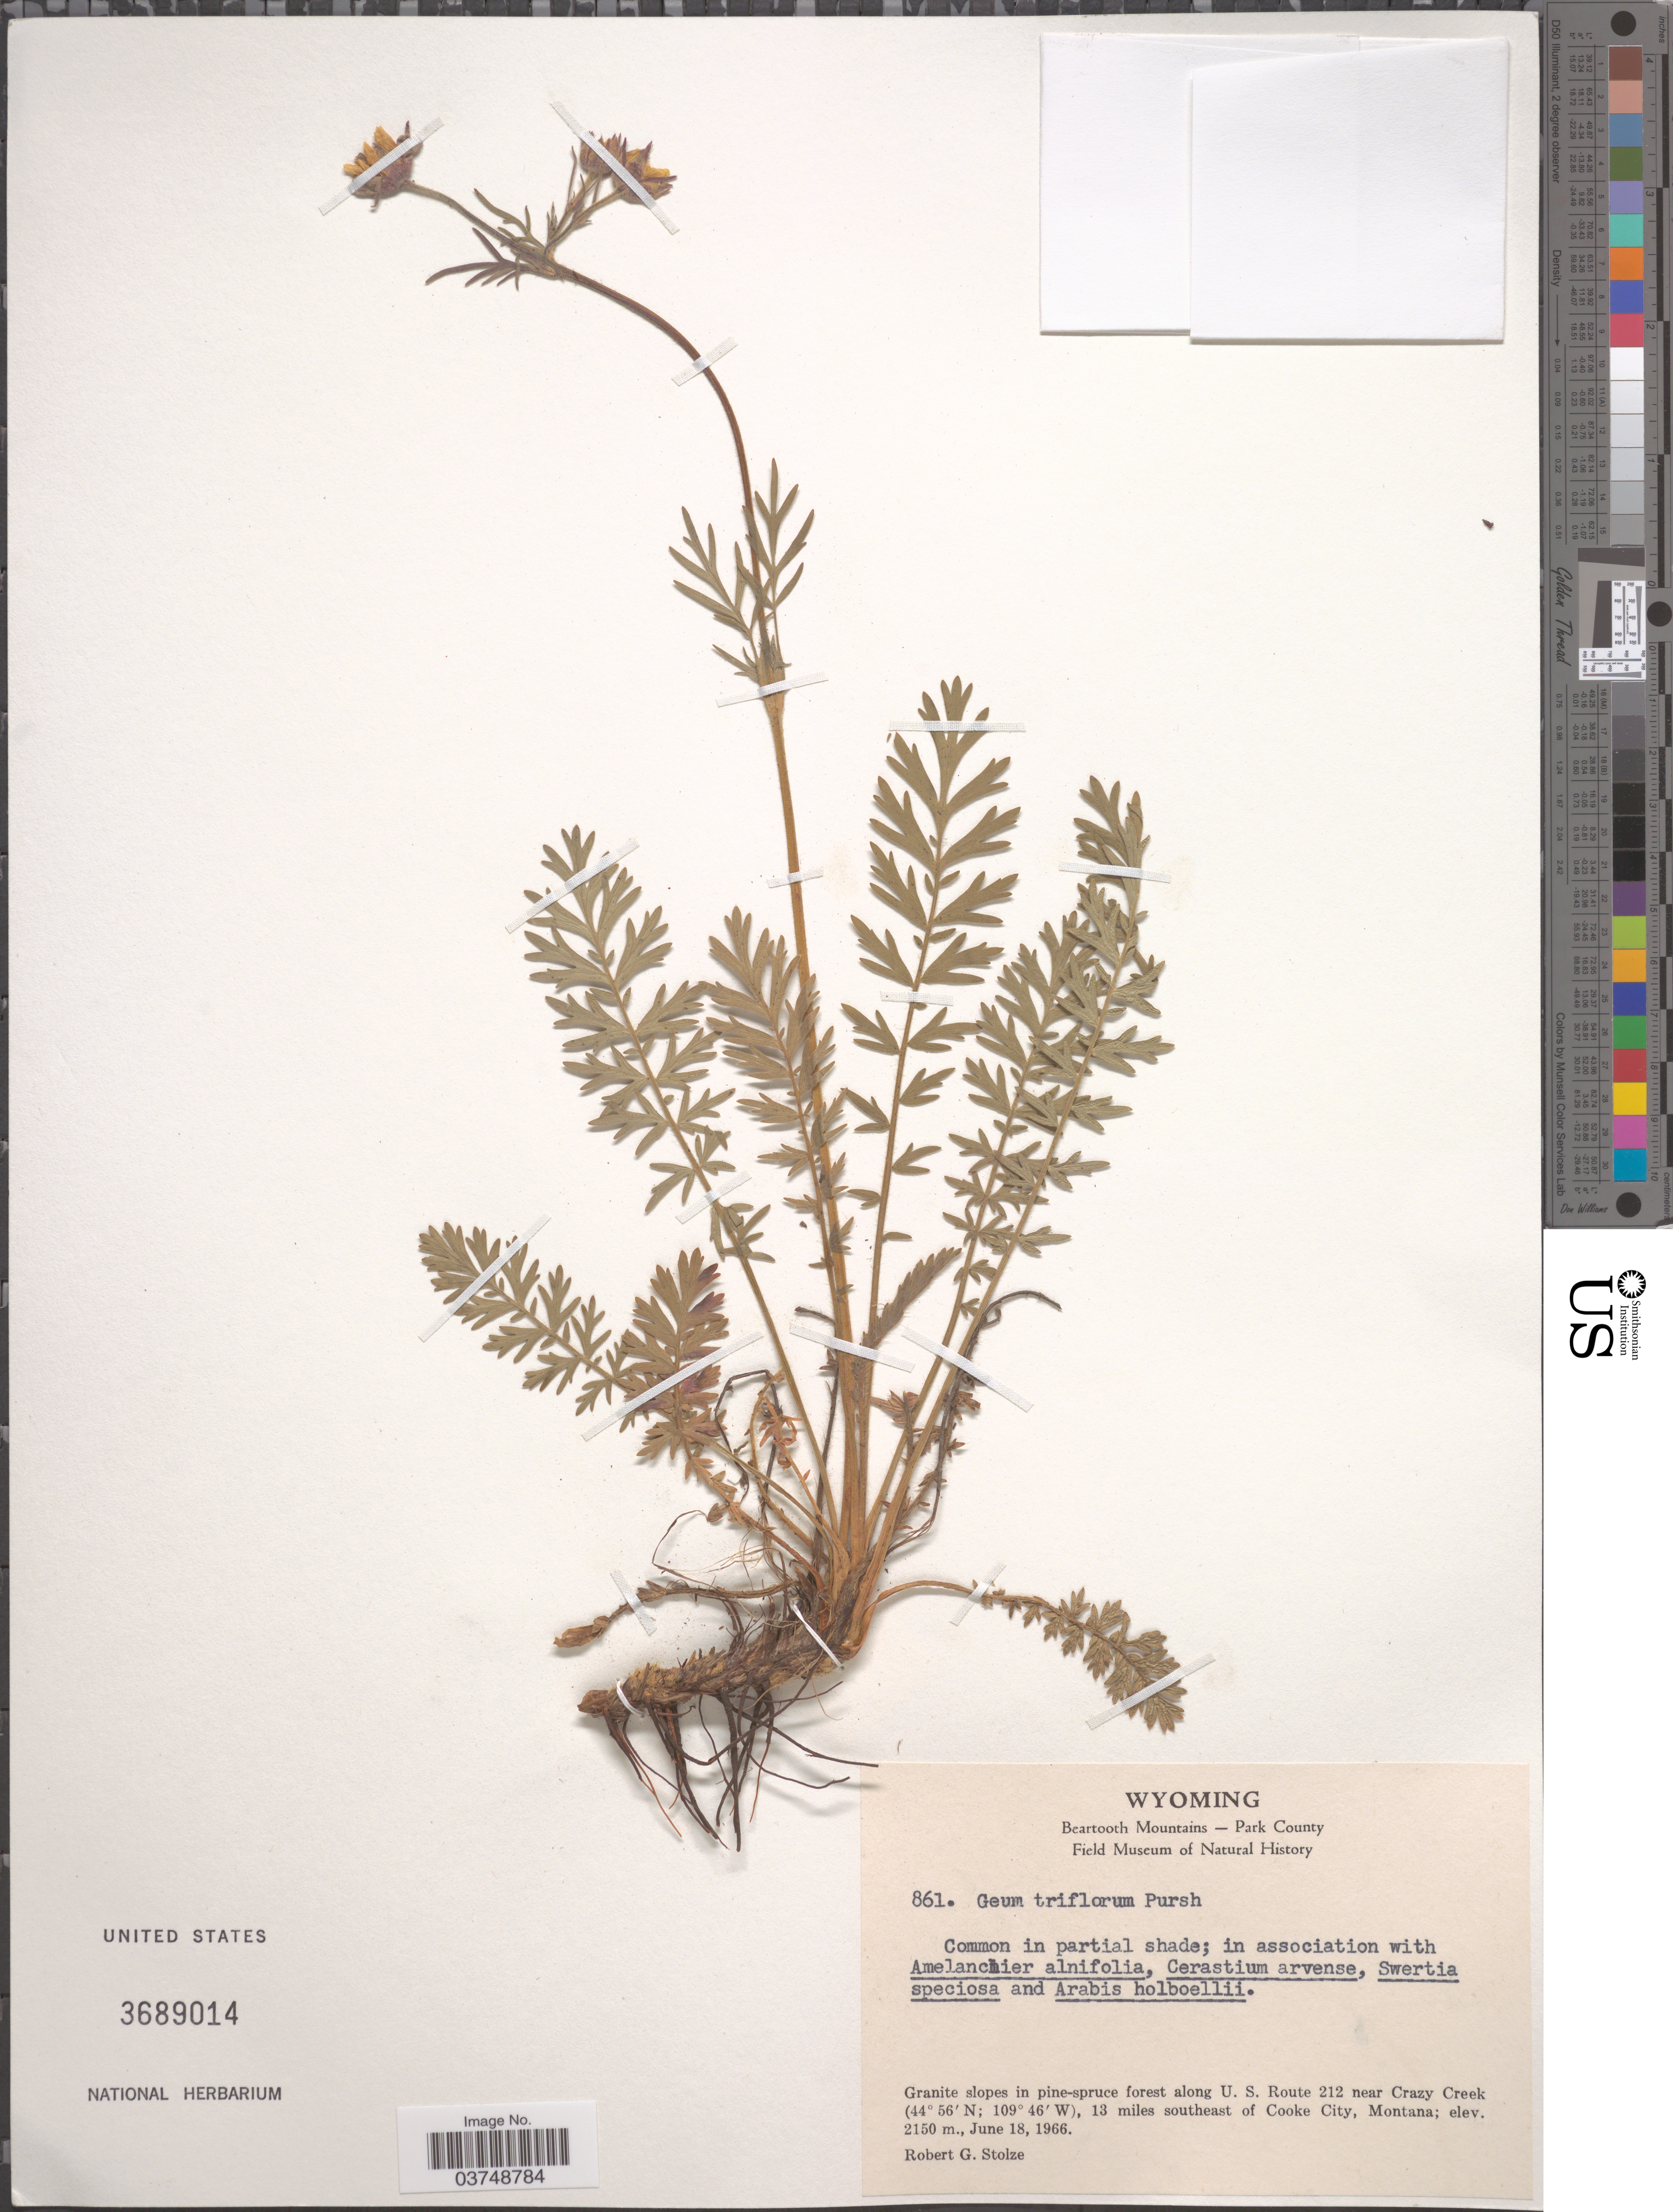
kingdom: Plantae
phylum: Tracheophyta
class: Magnoliopsida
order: Rosales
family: Rosaceae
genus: Geum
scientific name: Geum triflorum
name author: Pursh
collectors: R. G. Stolze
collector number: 861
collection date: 1966-06-18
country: United States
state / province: Wyoming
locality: Beartooth Mountains - Park County. Along U.S. Route 212 near Crazy Creek, 13 miles southeast of Cooke City, Montana.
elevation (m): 2150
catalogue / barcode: US 3689014